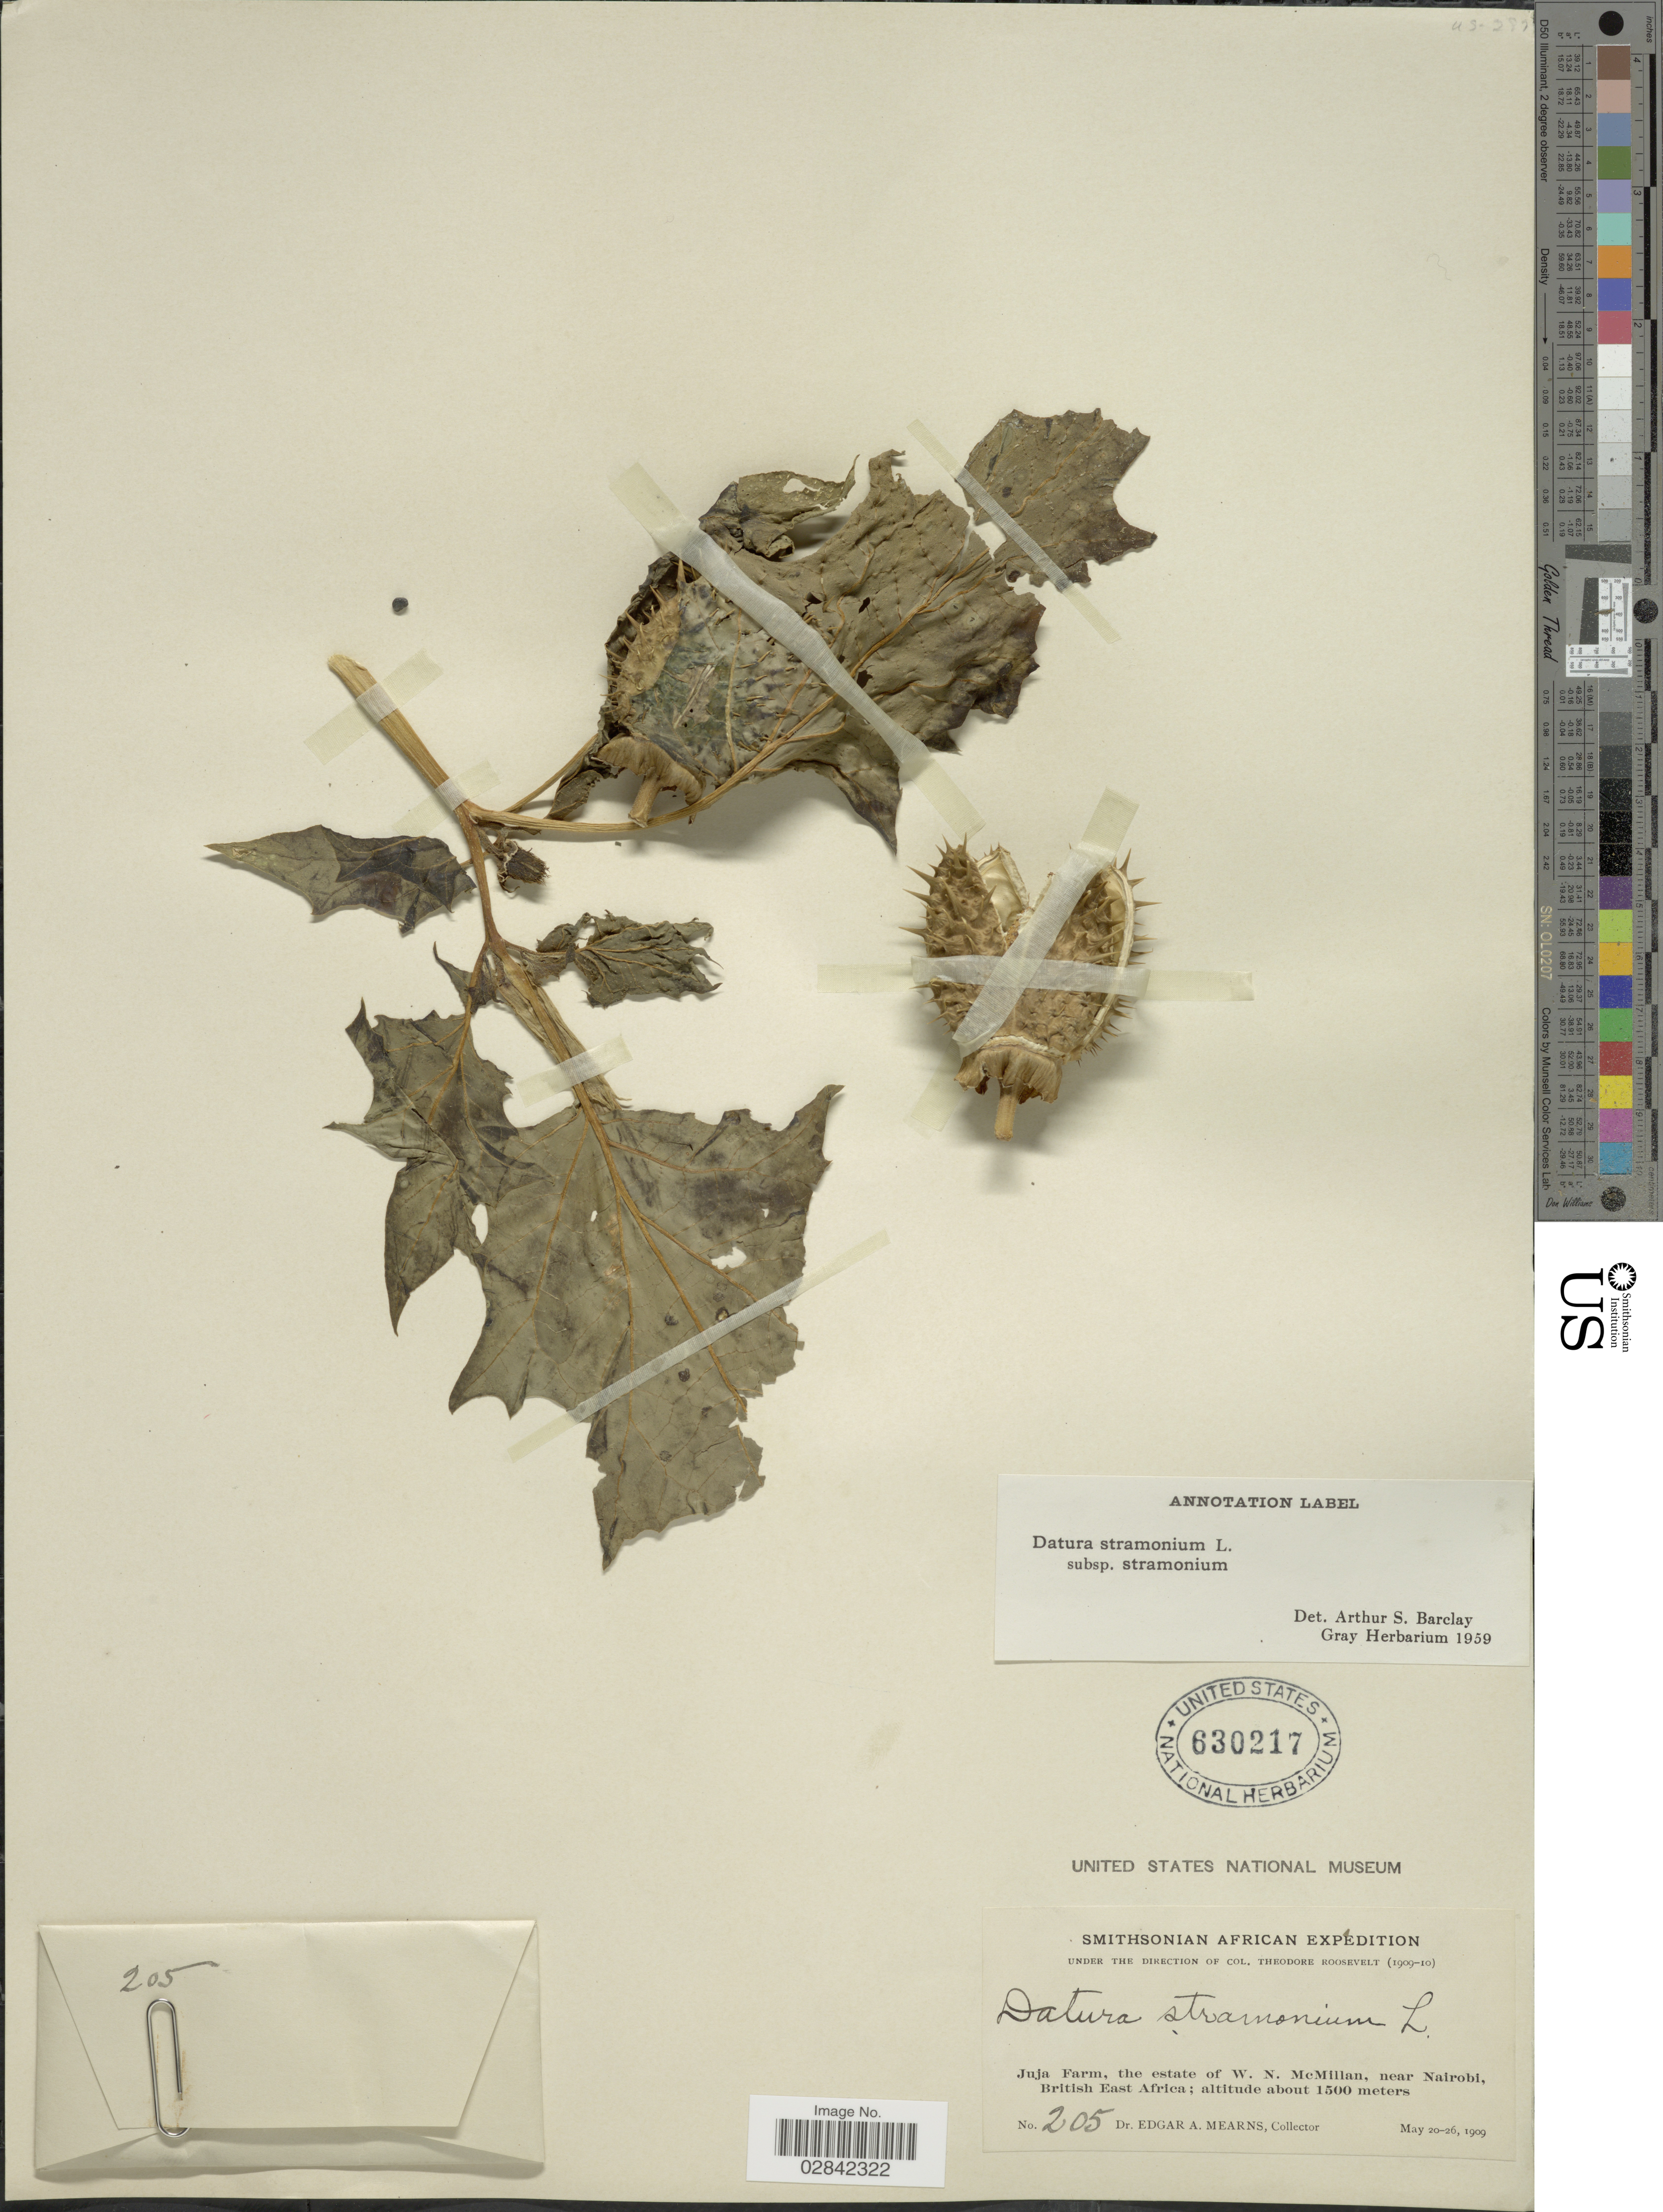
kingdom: Plantae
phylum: Tracheophyta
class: Magnoliopsida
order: Solanales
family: Solanaceae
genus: Datura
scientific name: Datura stramonium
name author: L.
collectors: E. A. Mearns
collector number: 205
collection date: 1909-05-20/1909-05-26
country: Kenya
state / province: Nairobi Area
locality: Juja Farm, the estate of W.N. McMillan, near Nairobi, British East Africa.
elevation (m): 1500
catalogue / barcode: US 630217